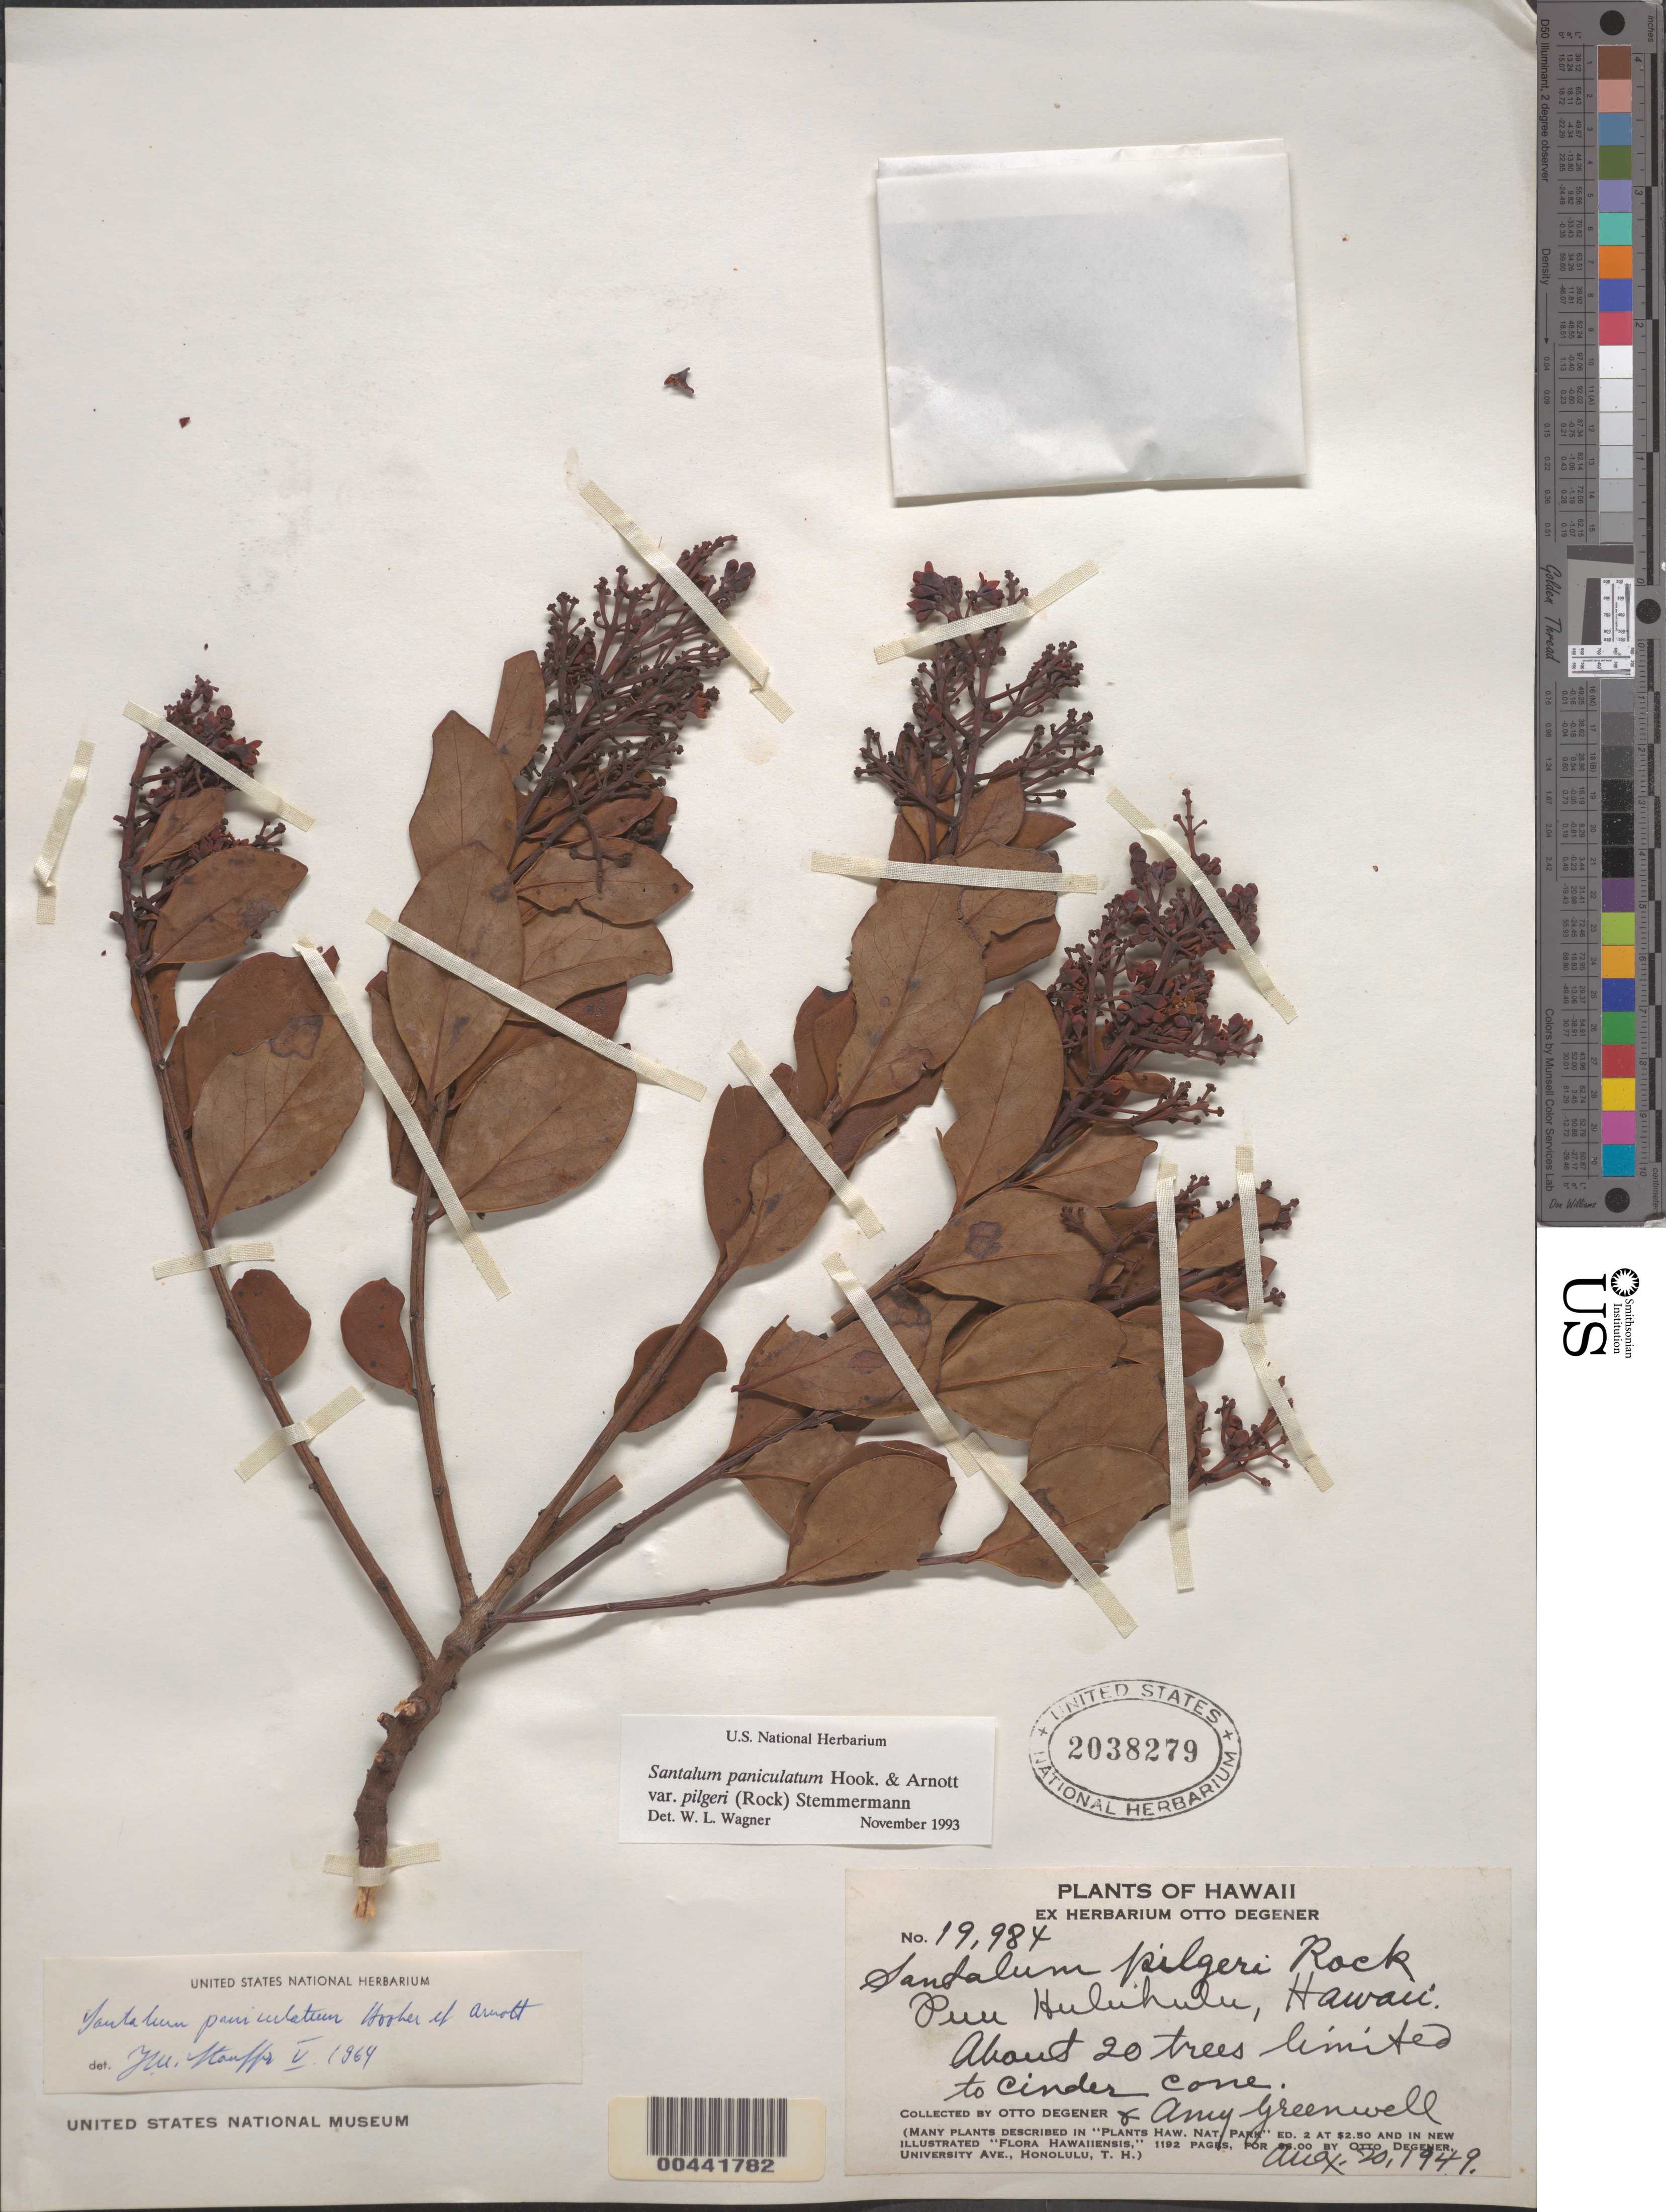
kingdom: Plantae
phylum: Tracheophyta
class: Magnoliopsida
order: Santalales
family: Santalaceae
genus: Santalum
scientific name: Santalum paniculatum var. pilgeri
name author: (Rock) Stemmerm.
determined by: Wagner, W. L., (BOT), Smithsonian Institution - National Museum of Natural History (UNITED STATES)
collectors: O. Degener & A. B. Greenwell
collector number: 19984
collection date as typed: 20 Aug 1949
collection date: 1949-08-20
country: United States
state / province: Hawaii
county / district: Hawaii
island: Hawaii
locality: Puu Huluhulu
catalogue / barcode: US 2038279